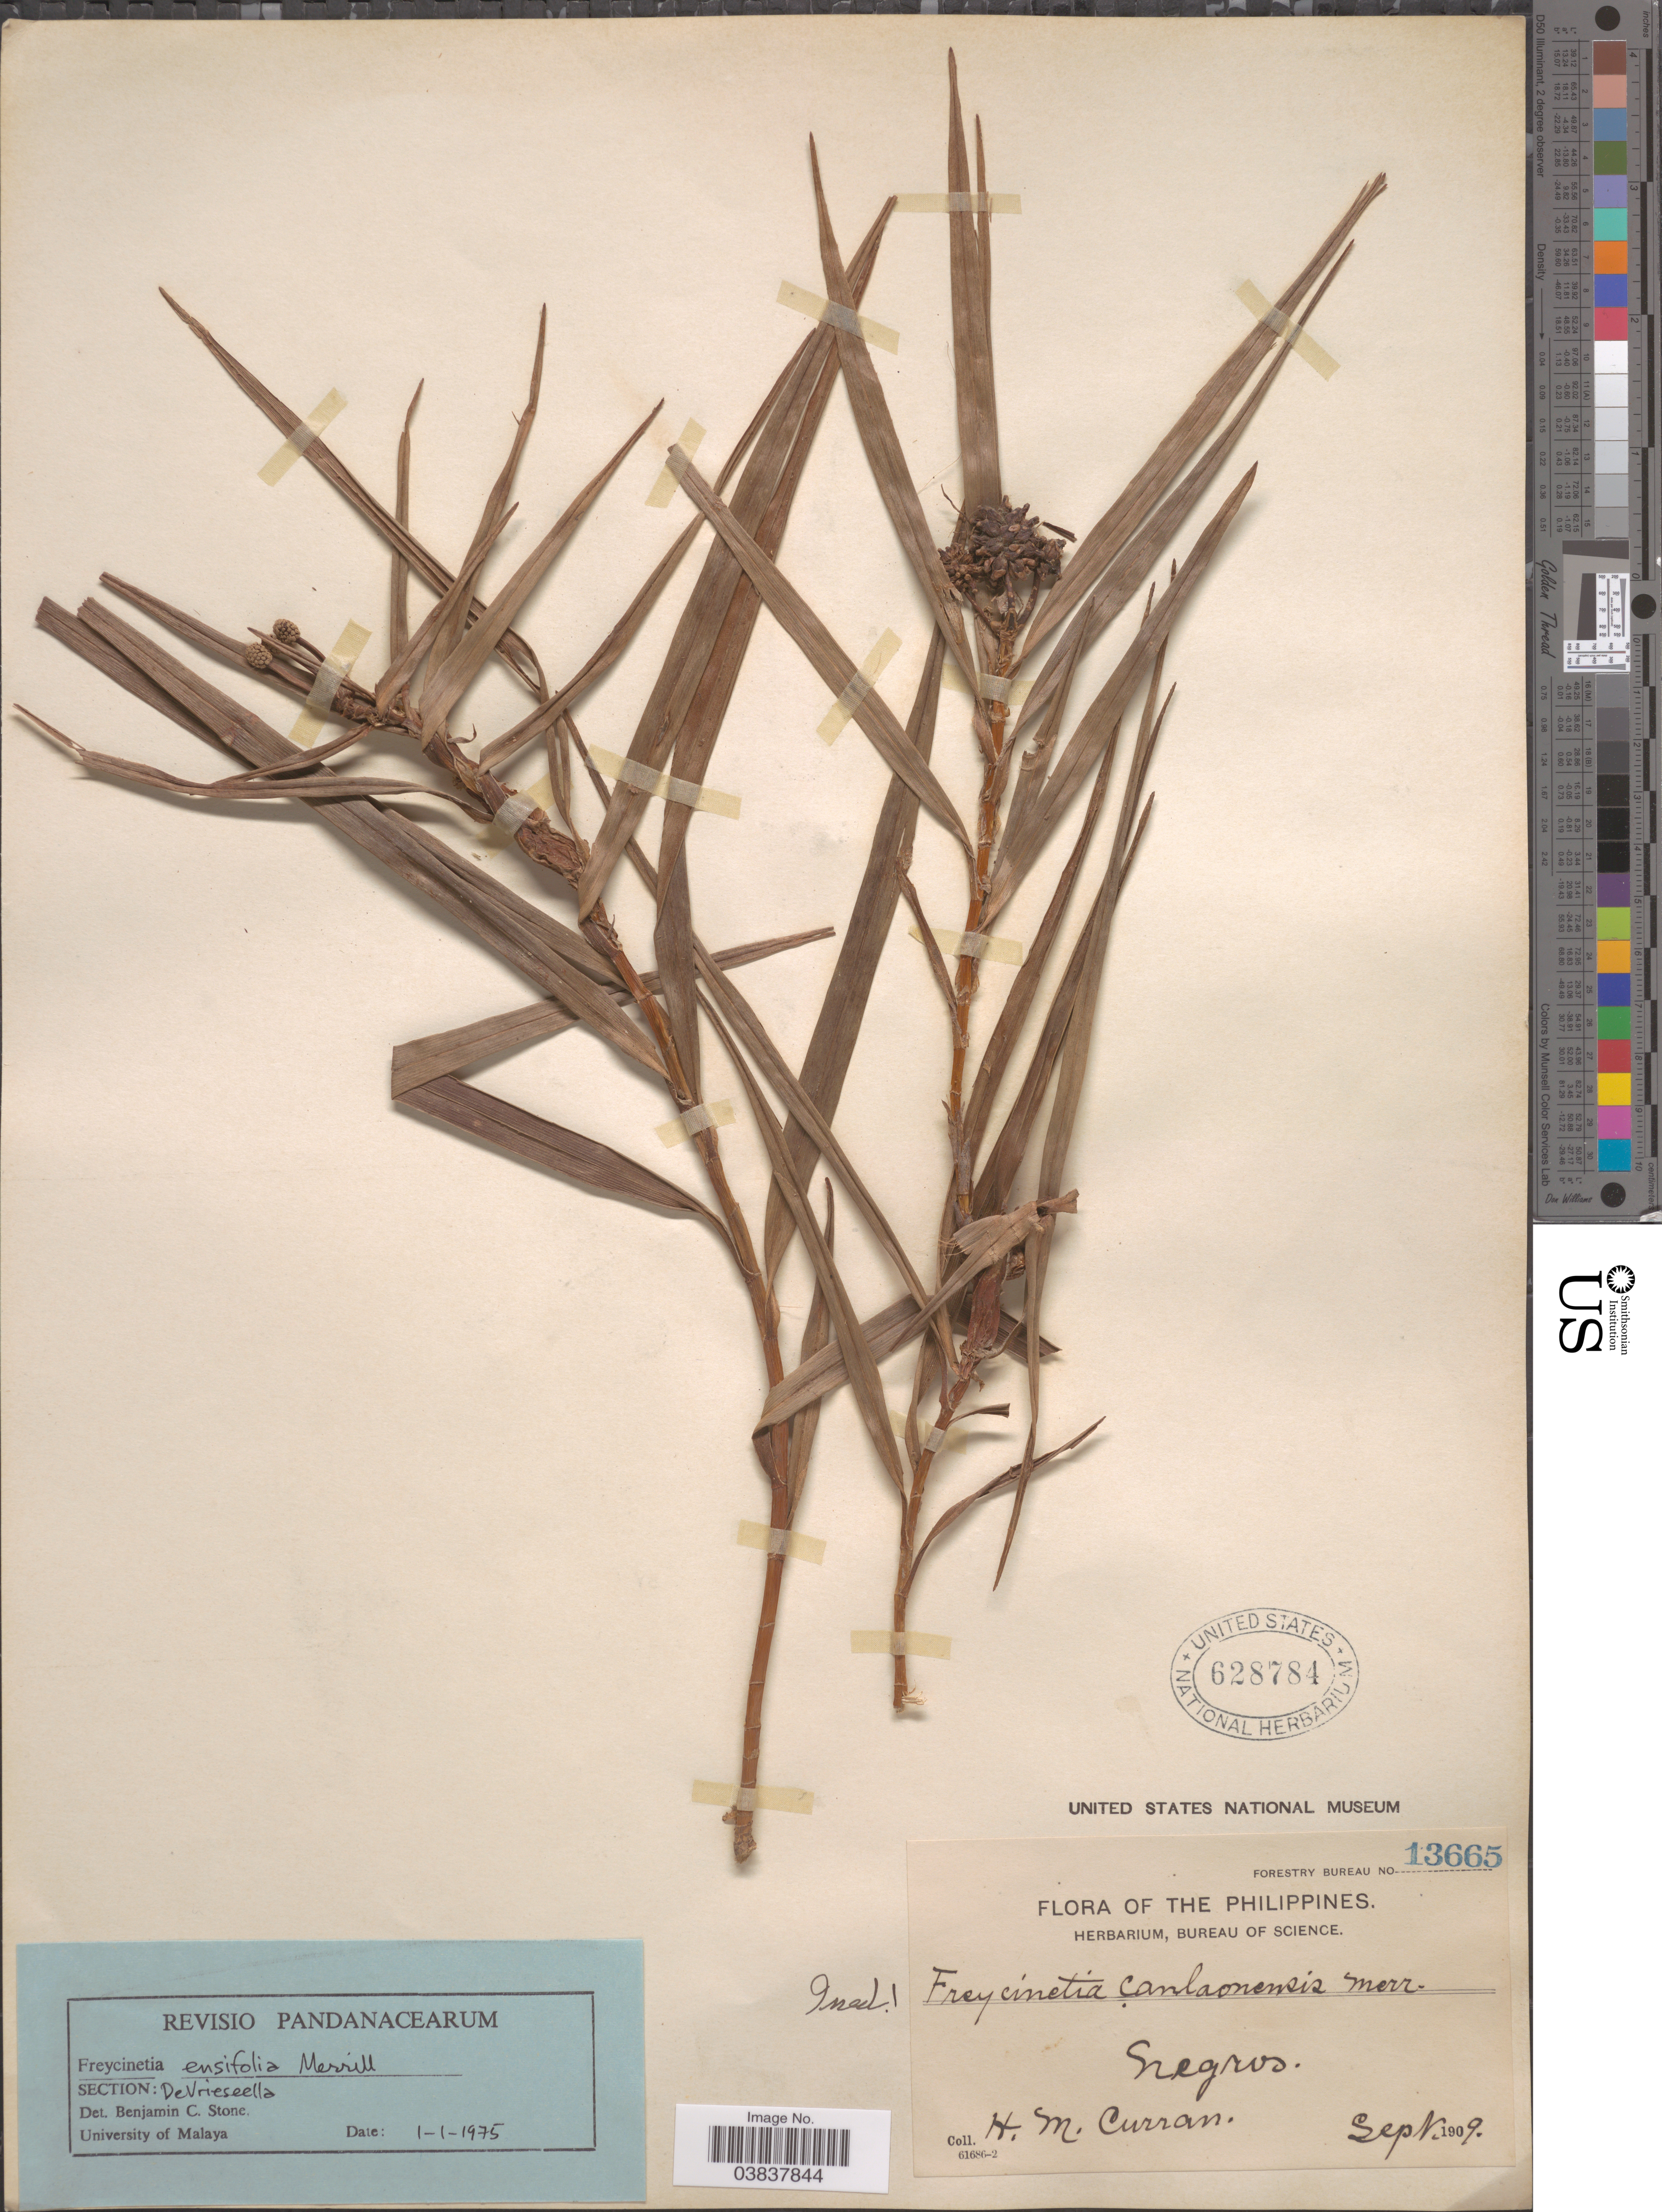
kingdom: Plantae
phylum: Tracheophyta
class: Liliopsida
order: Pandanales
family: Pandanaceae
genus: Freycinetia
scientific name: Freycinetia ensifolia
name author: Merr.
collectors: H. M. Curran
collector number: Forestry Bureau 13665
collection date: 1909-09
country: Philippines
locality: Negros.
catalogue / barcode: US 628784